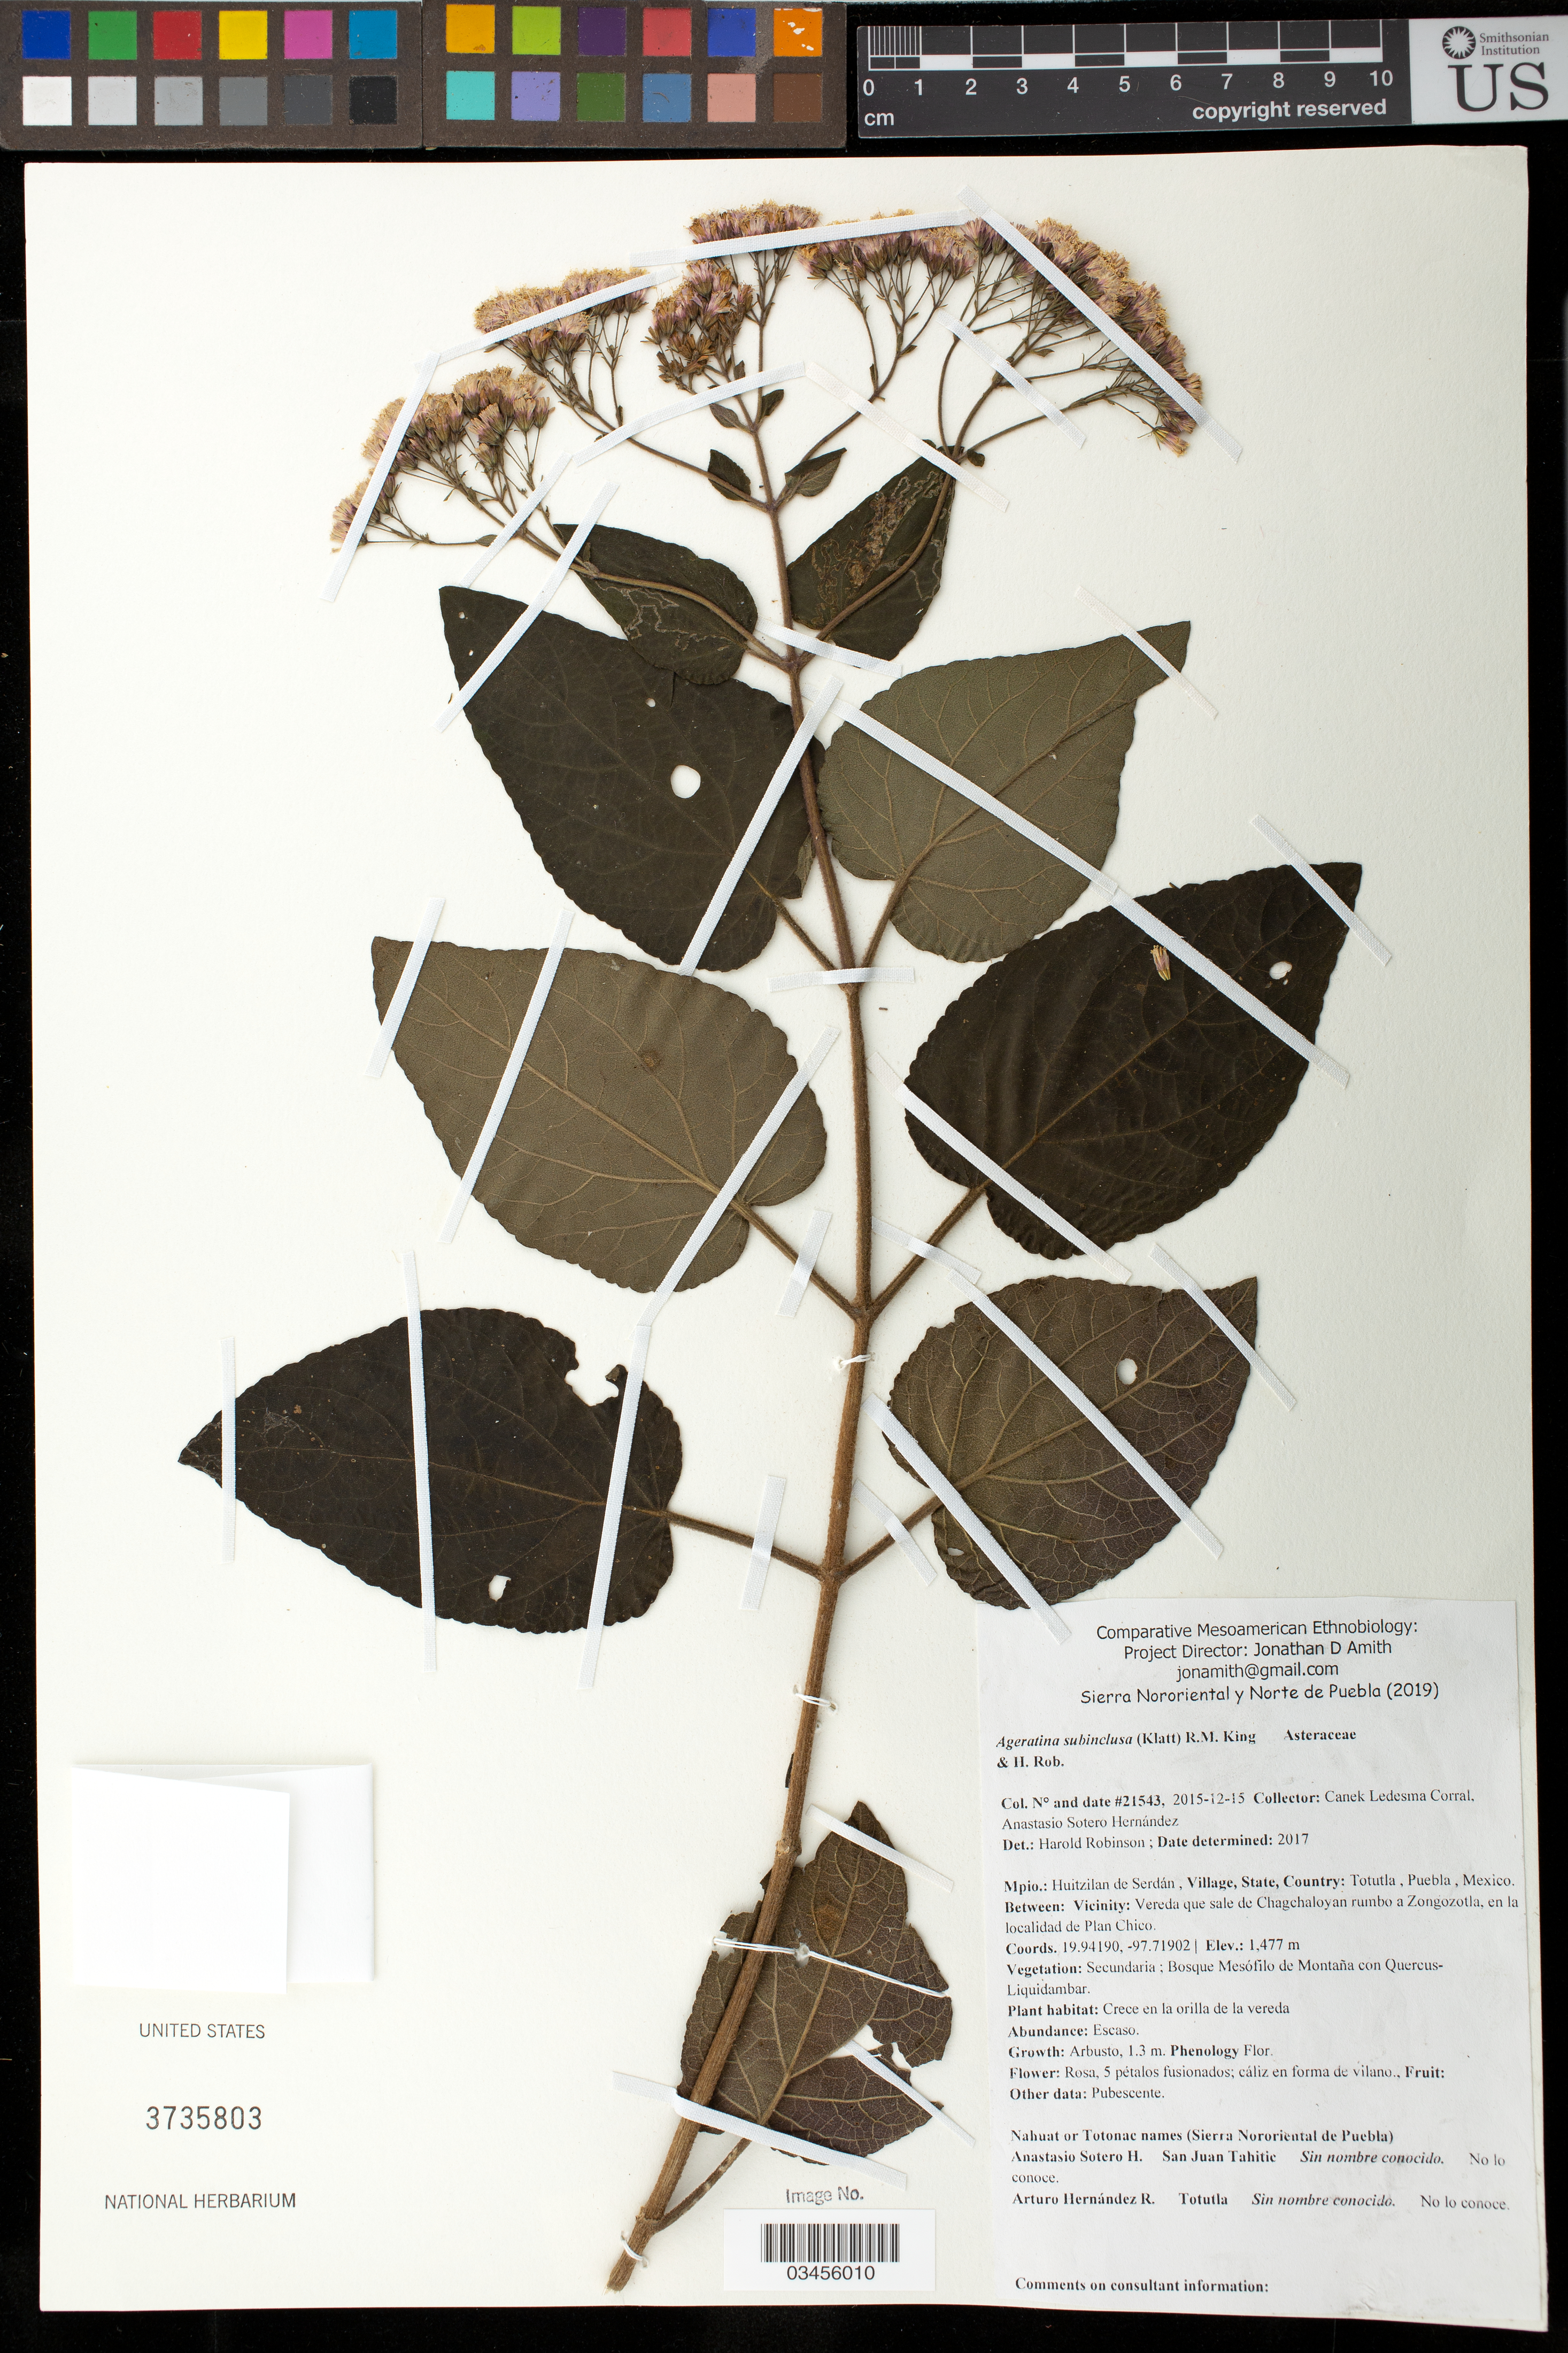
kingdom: Plantae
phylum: Tracheophyta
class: Magnoliopsida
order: Asterales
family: Asteraceae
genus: Ageratina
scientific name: Ageratina vernalis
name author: (Vatke & Kurtz) R.M. King & H. Rob.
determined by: Robinson, Harold E., (US)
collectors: Canek Ledesma C. & A. Sotero H.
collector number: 21543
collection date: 2015-12-15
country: México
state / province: Puebla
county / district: Huitzilan de Serdán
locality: PUEBLO: Totutla; LOCALIDAD EXACTA: Vereda que sale de Chagchaloyan rumbo a Zongozotla, en la localidad de Plan Chico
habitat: Bosque mesófilo de montaña con Quercus-Liquidambar | Crece en la orilla de la vereda.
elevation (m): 1477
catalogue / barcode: US 3735803